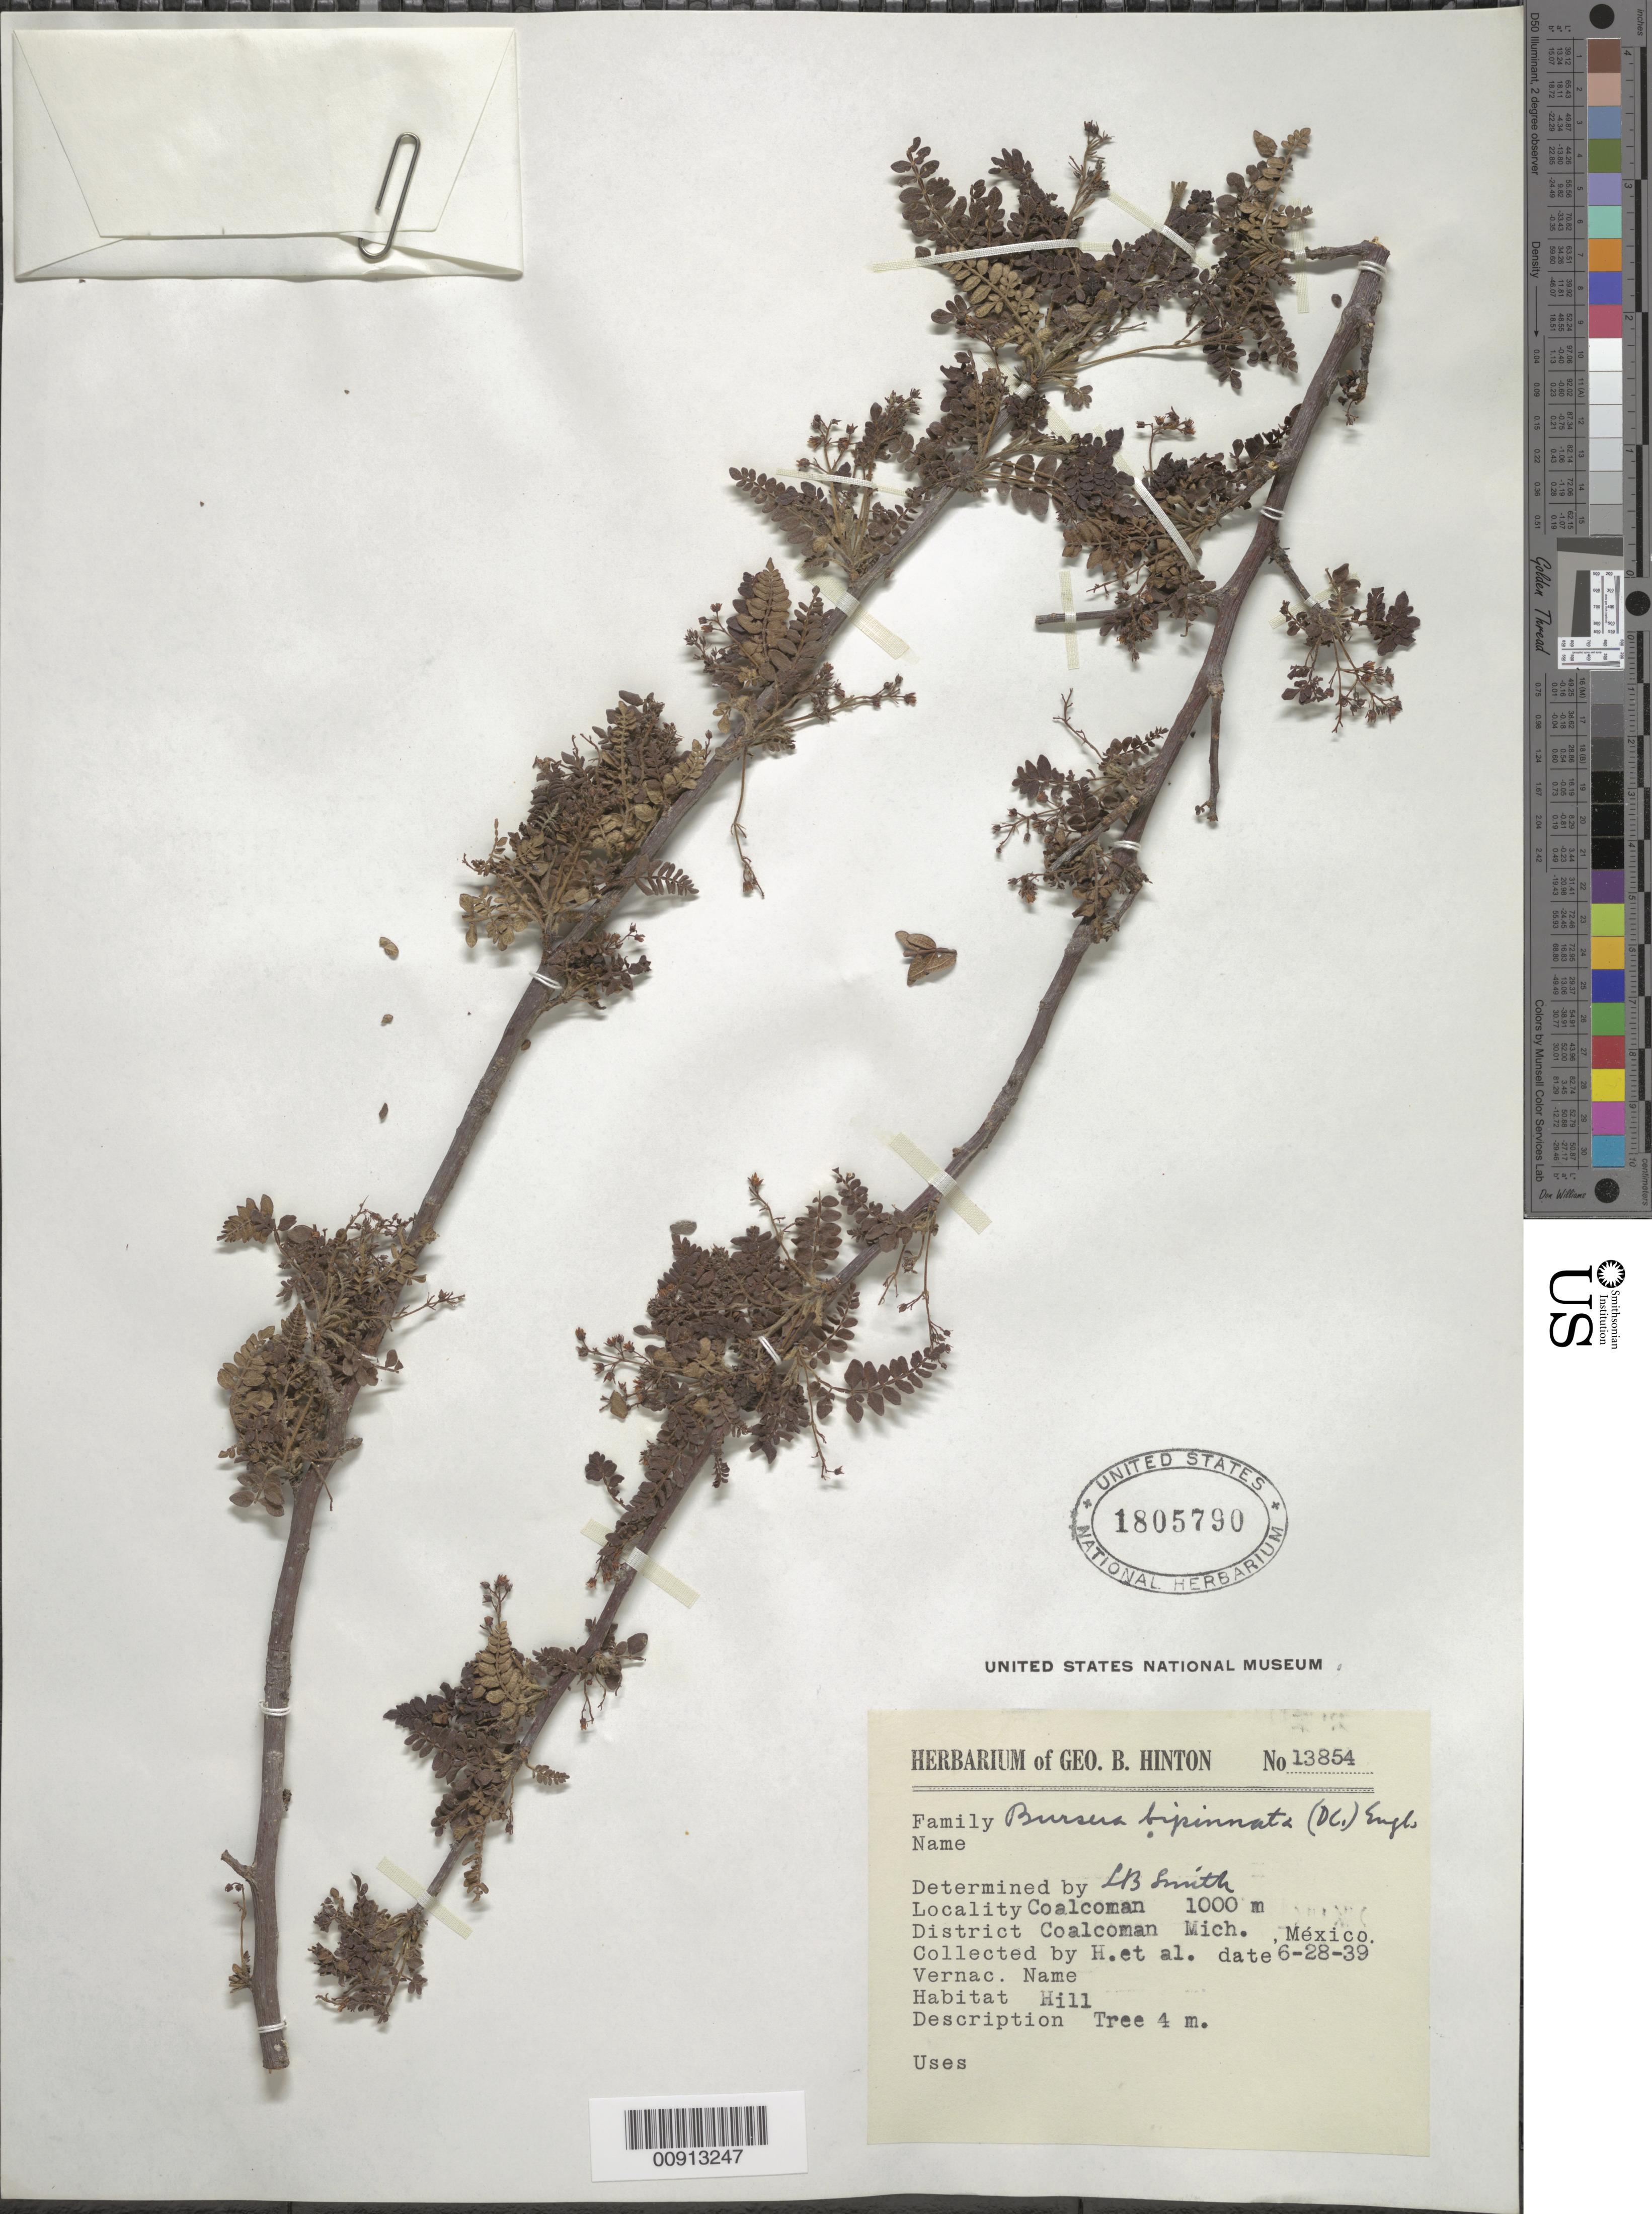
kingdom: Plantae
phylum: Tracheophyta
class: Magnoliopsida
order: Sapindales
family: Burseraceae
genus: Bursera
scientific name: Bursera bipinnata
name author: Engl.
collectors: G. B. Hinton & et al.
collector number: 13854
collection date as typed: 28 Jun 1939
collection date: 1939-06-28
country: Mexico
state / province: Michoacán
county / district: Coalcomán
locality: Coalcomán, District Coalcomán, Michoacán.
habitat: Hill.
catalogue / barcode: US 1805790